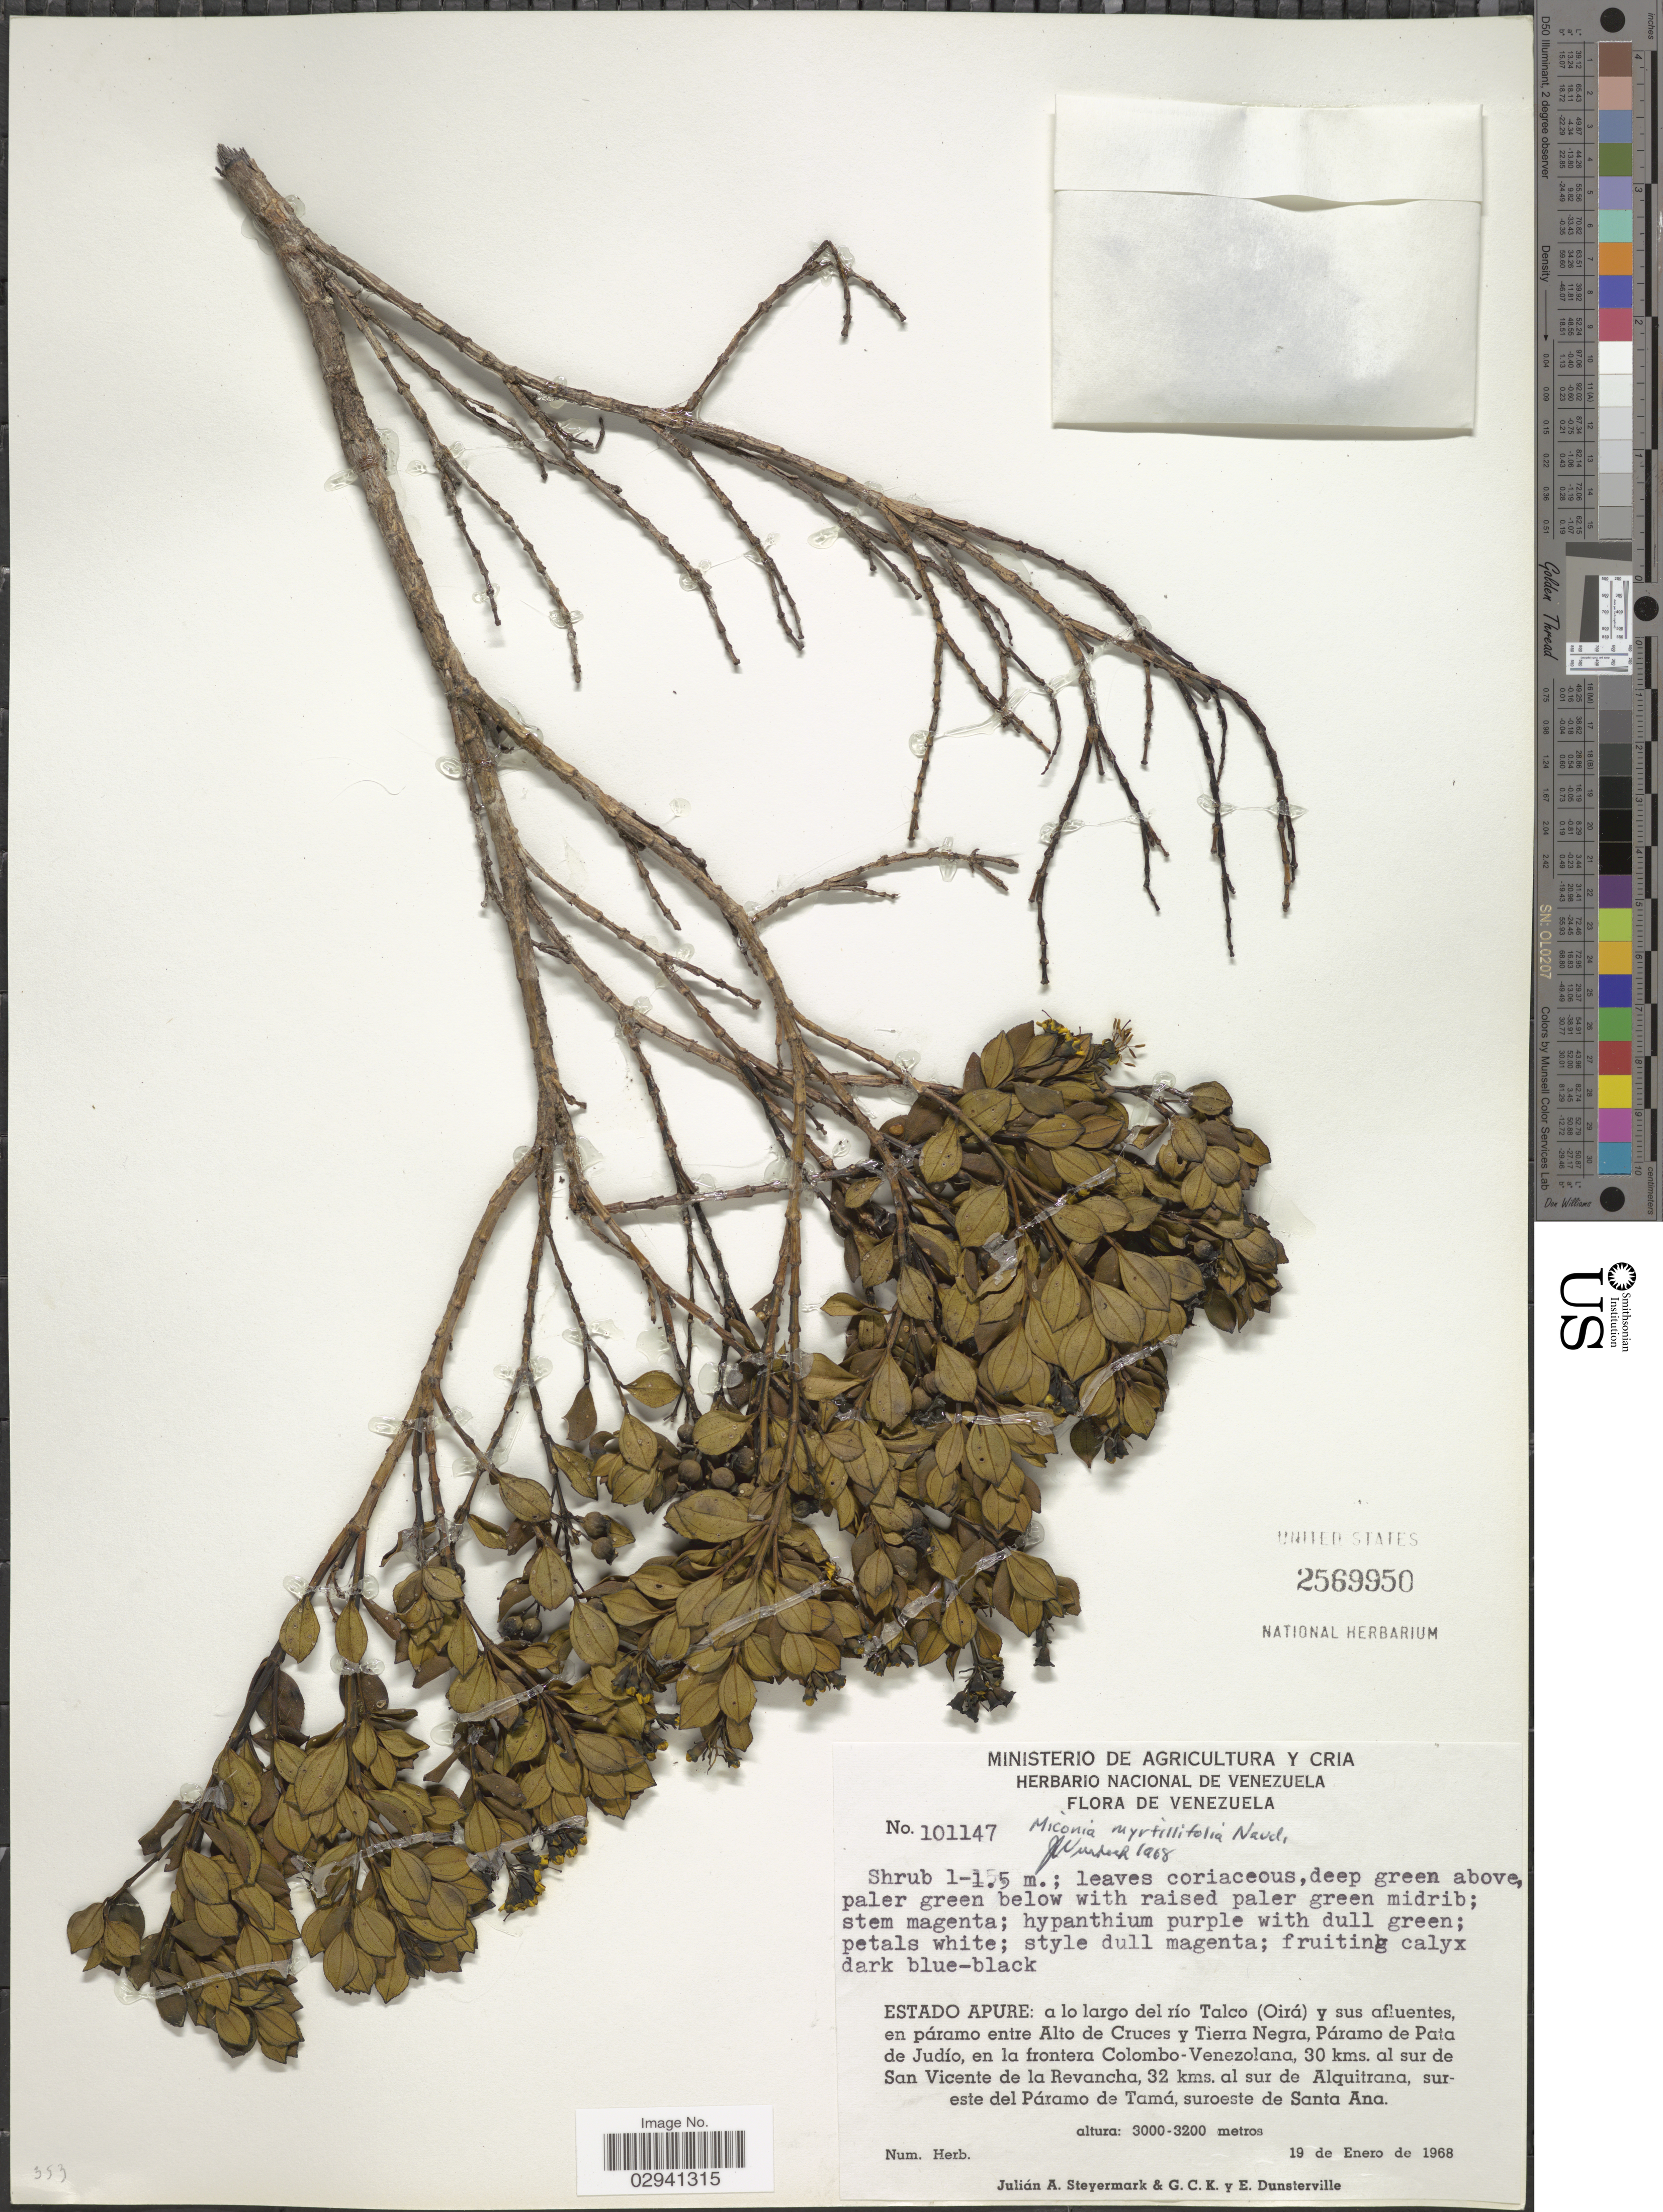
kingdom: Plantae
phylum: Tracheophyta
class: Magnoliopsida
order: Myrtales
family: Melastomataceae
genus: Miconia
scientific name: Miconia myrtillifolia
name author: Naudin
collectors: J. Steyermark, G. C. K. Dunsterville & E. Dunsterville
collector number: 101147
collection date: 1968-01-19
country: Venezuela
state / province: Apure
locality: Estado Apure: a lo largo del río Talco (Oirá) y sus afluentes, en páramo entre Alto de Cruces y Tierra Negra, Páramo de Pata de Judío, en la frontera Colombo-Venezolana, 30 kms. al sur de San Vicente de la Revancha, 32 kms. al sur de Alquitrana, sur-este del Páramo de Tamá, suroeste de Santa Ana.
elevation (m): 3000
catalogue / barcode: US 2569950